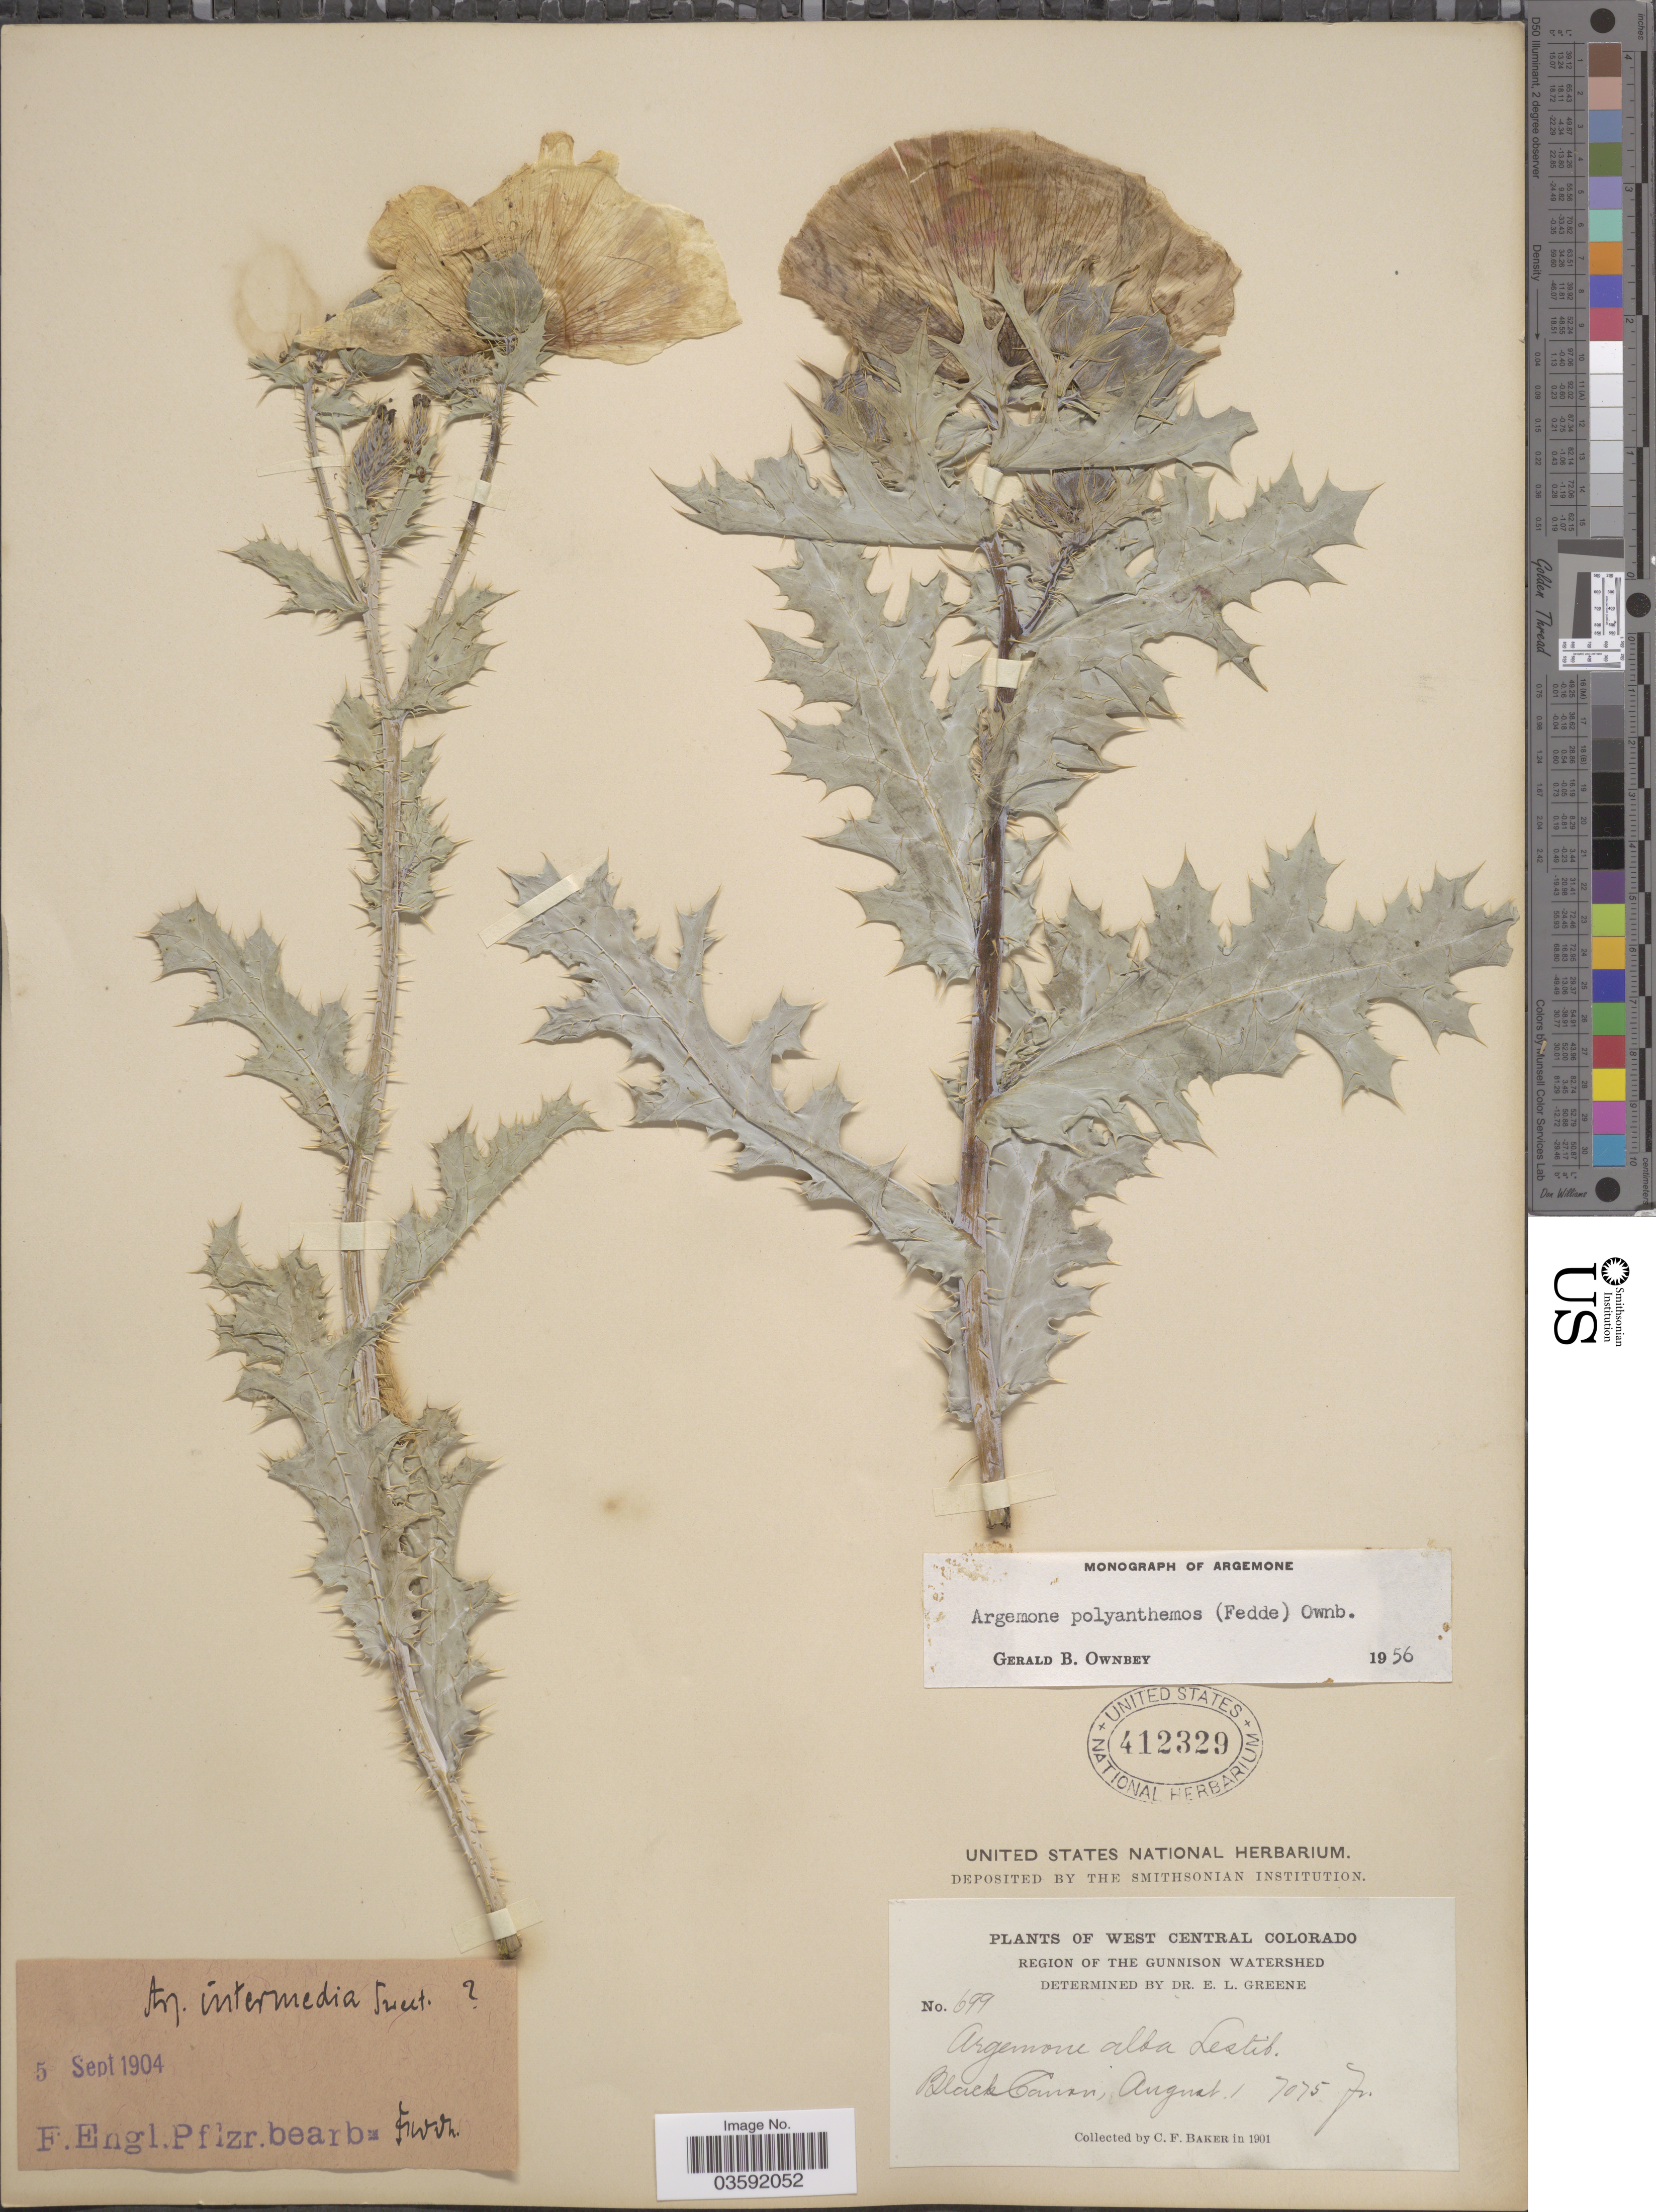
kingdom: Plantae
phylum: Tracheophyta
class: Magnoliopsida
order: Ranunculales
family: Papaveraceae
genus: Argemone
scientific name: Argemone polyanthemos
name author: (Fedde) G.B. Ownbey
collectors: C. F. Baker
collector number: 699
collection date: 1901-08-01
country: United States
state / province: Colorado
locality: West Central Colorado. Region of The Gunnison Watershed. Black Canon.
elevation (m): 2156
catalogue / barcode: US 412329